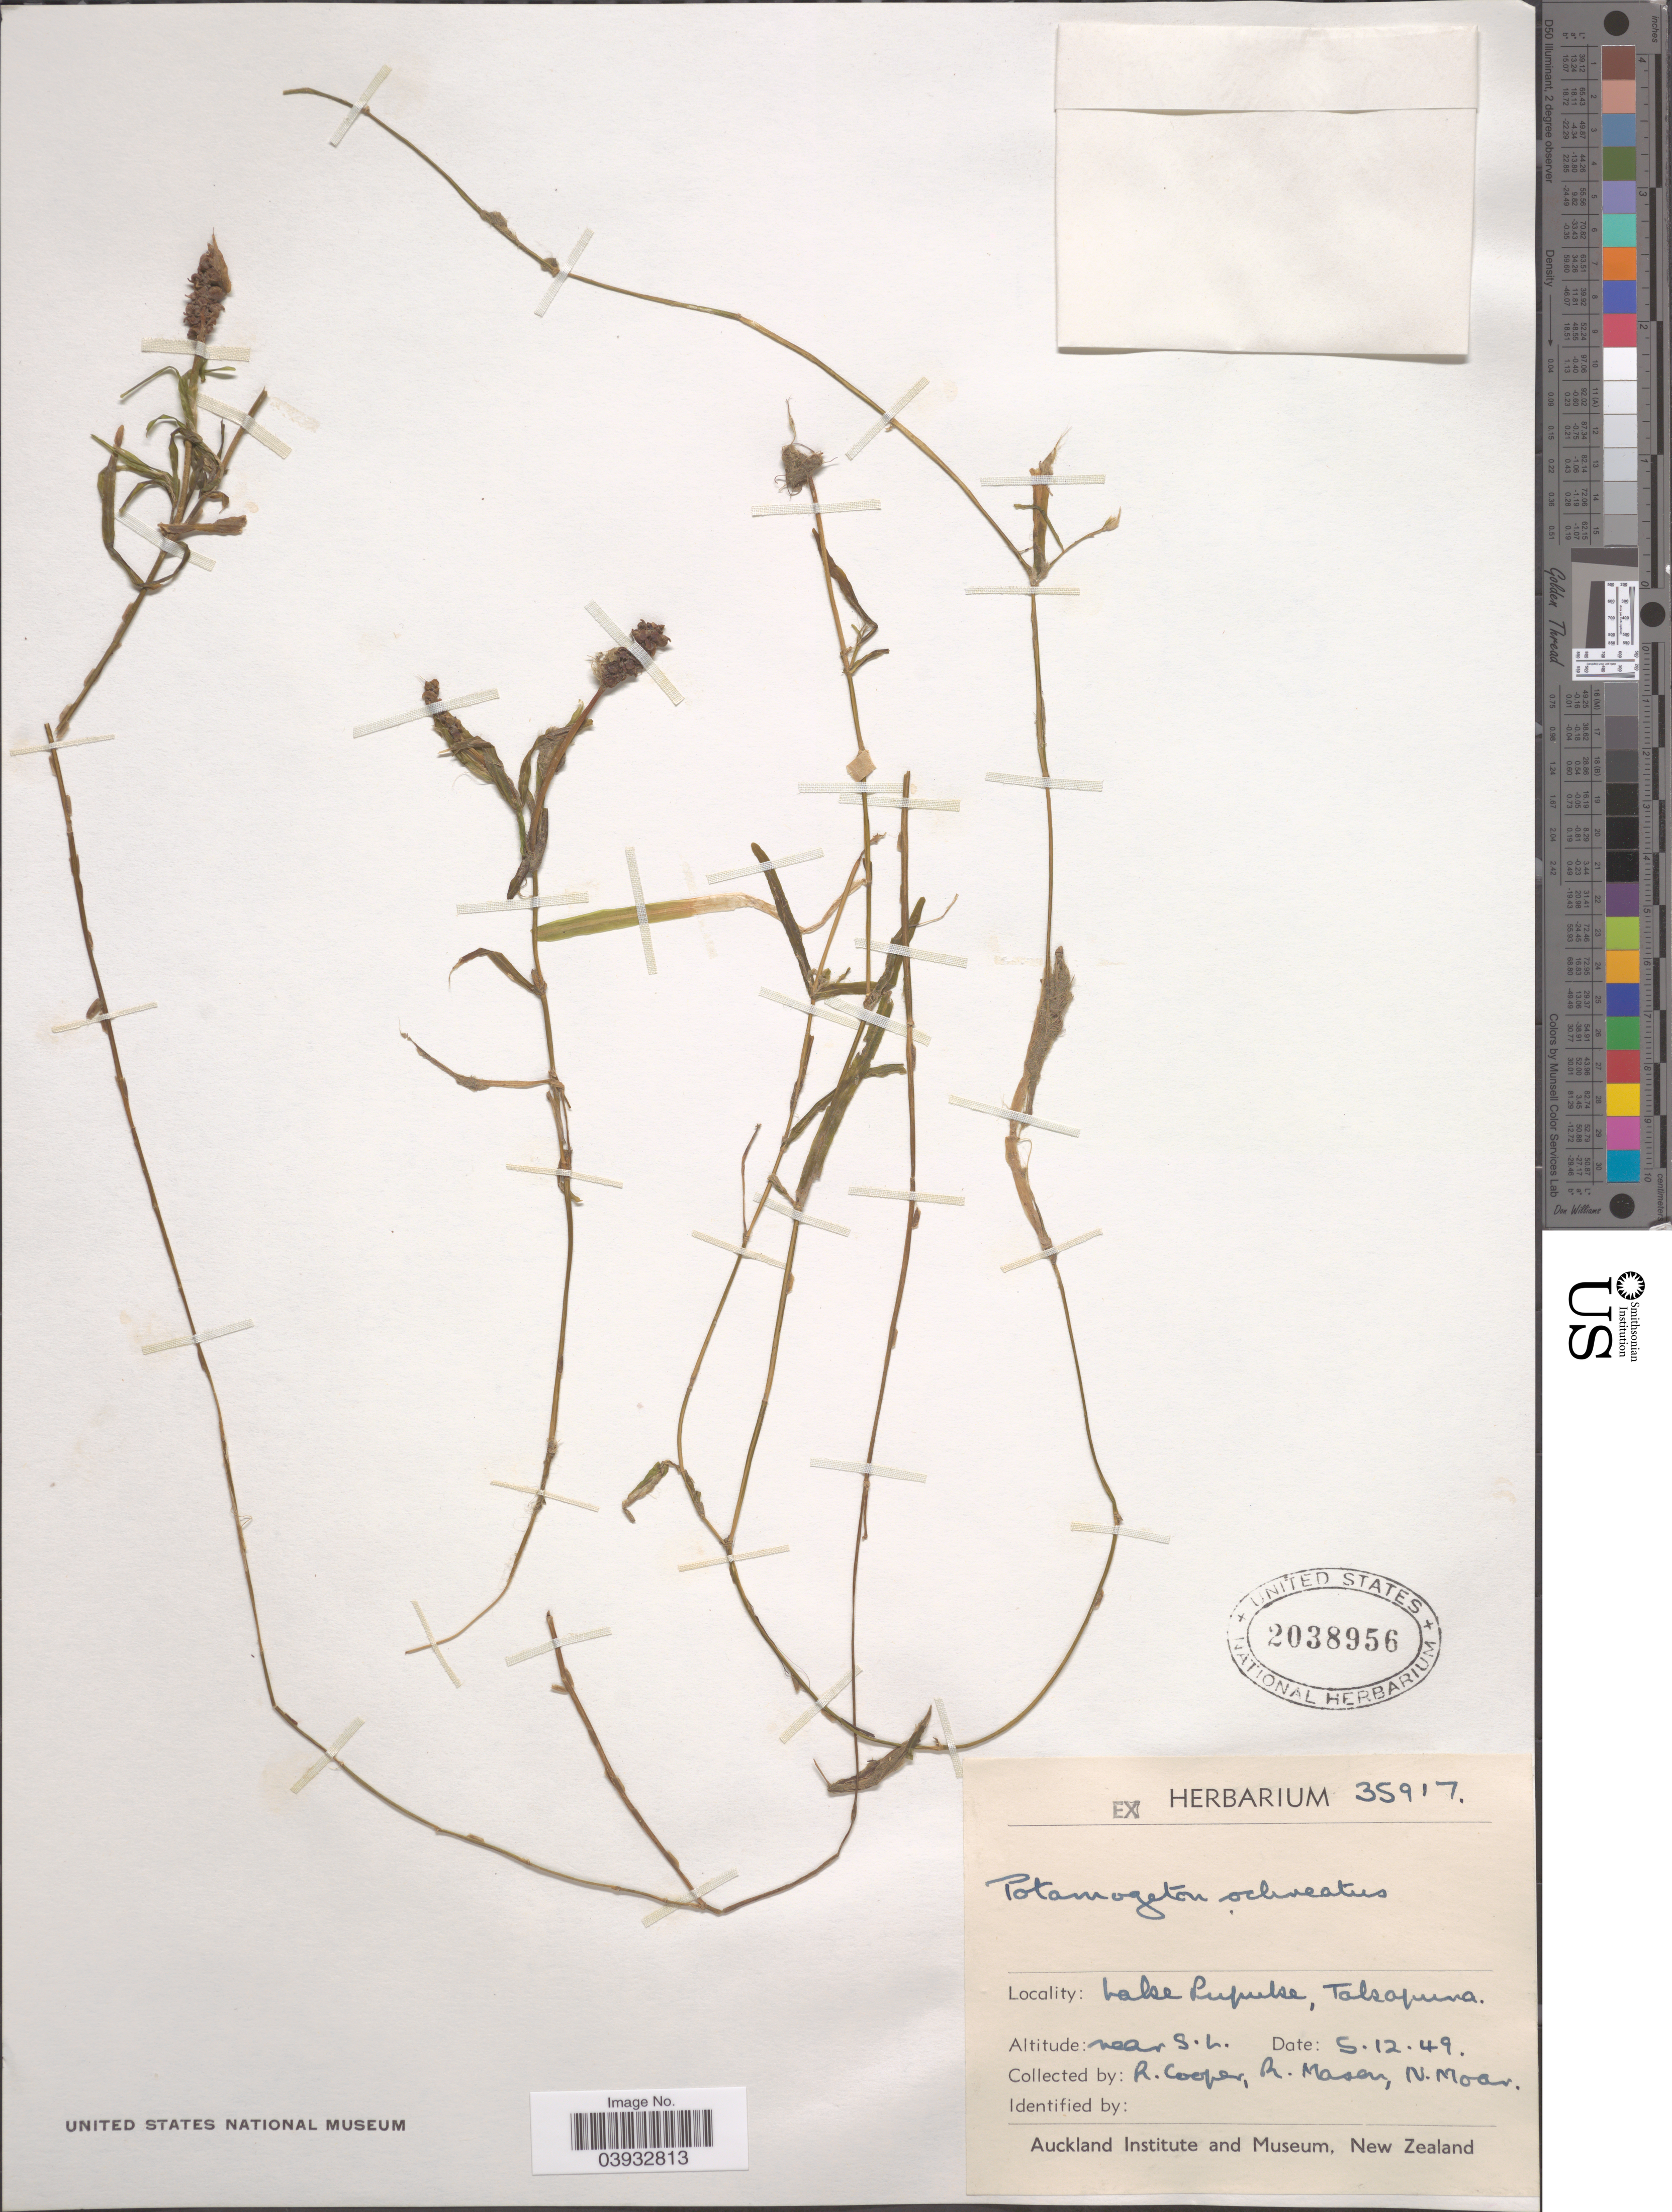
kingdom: Plantae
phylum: Tracheophyta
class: Liliopsida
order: Alismatales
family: Potamogetonaceae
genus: Potamogeton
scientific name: Potamogeton ochreatus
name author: Raoul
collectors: R. Cooper, R. Mason & N. Moar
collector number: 35917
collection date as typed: Transcribed d/m/y: 5/12/49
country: New Zealand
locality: Lake Pupuke, Takapuna. Near S. L.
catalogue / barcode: US 2038956